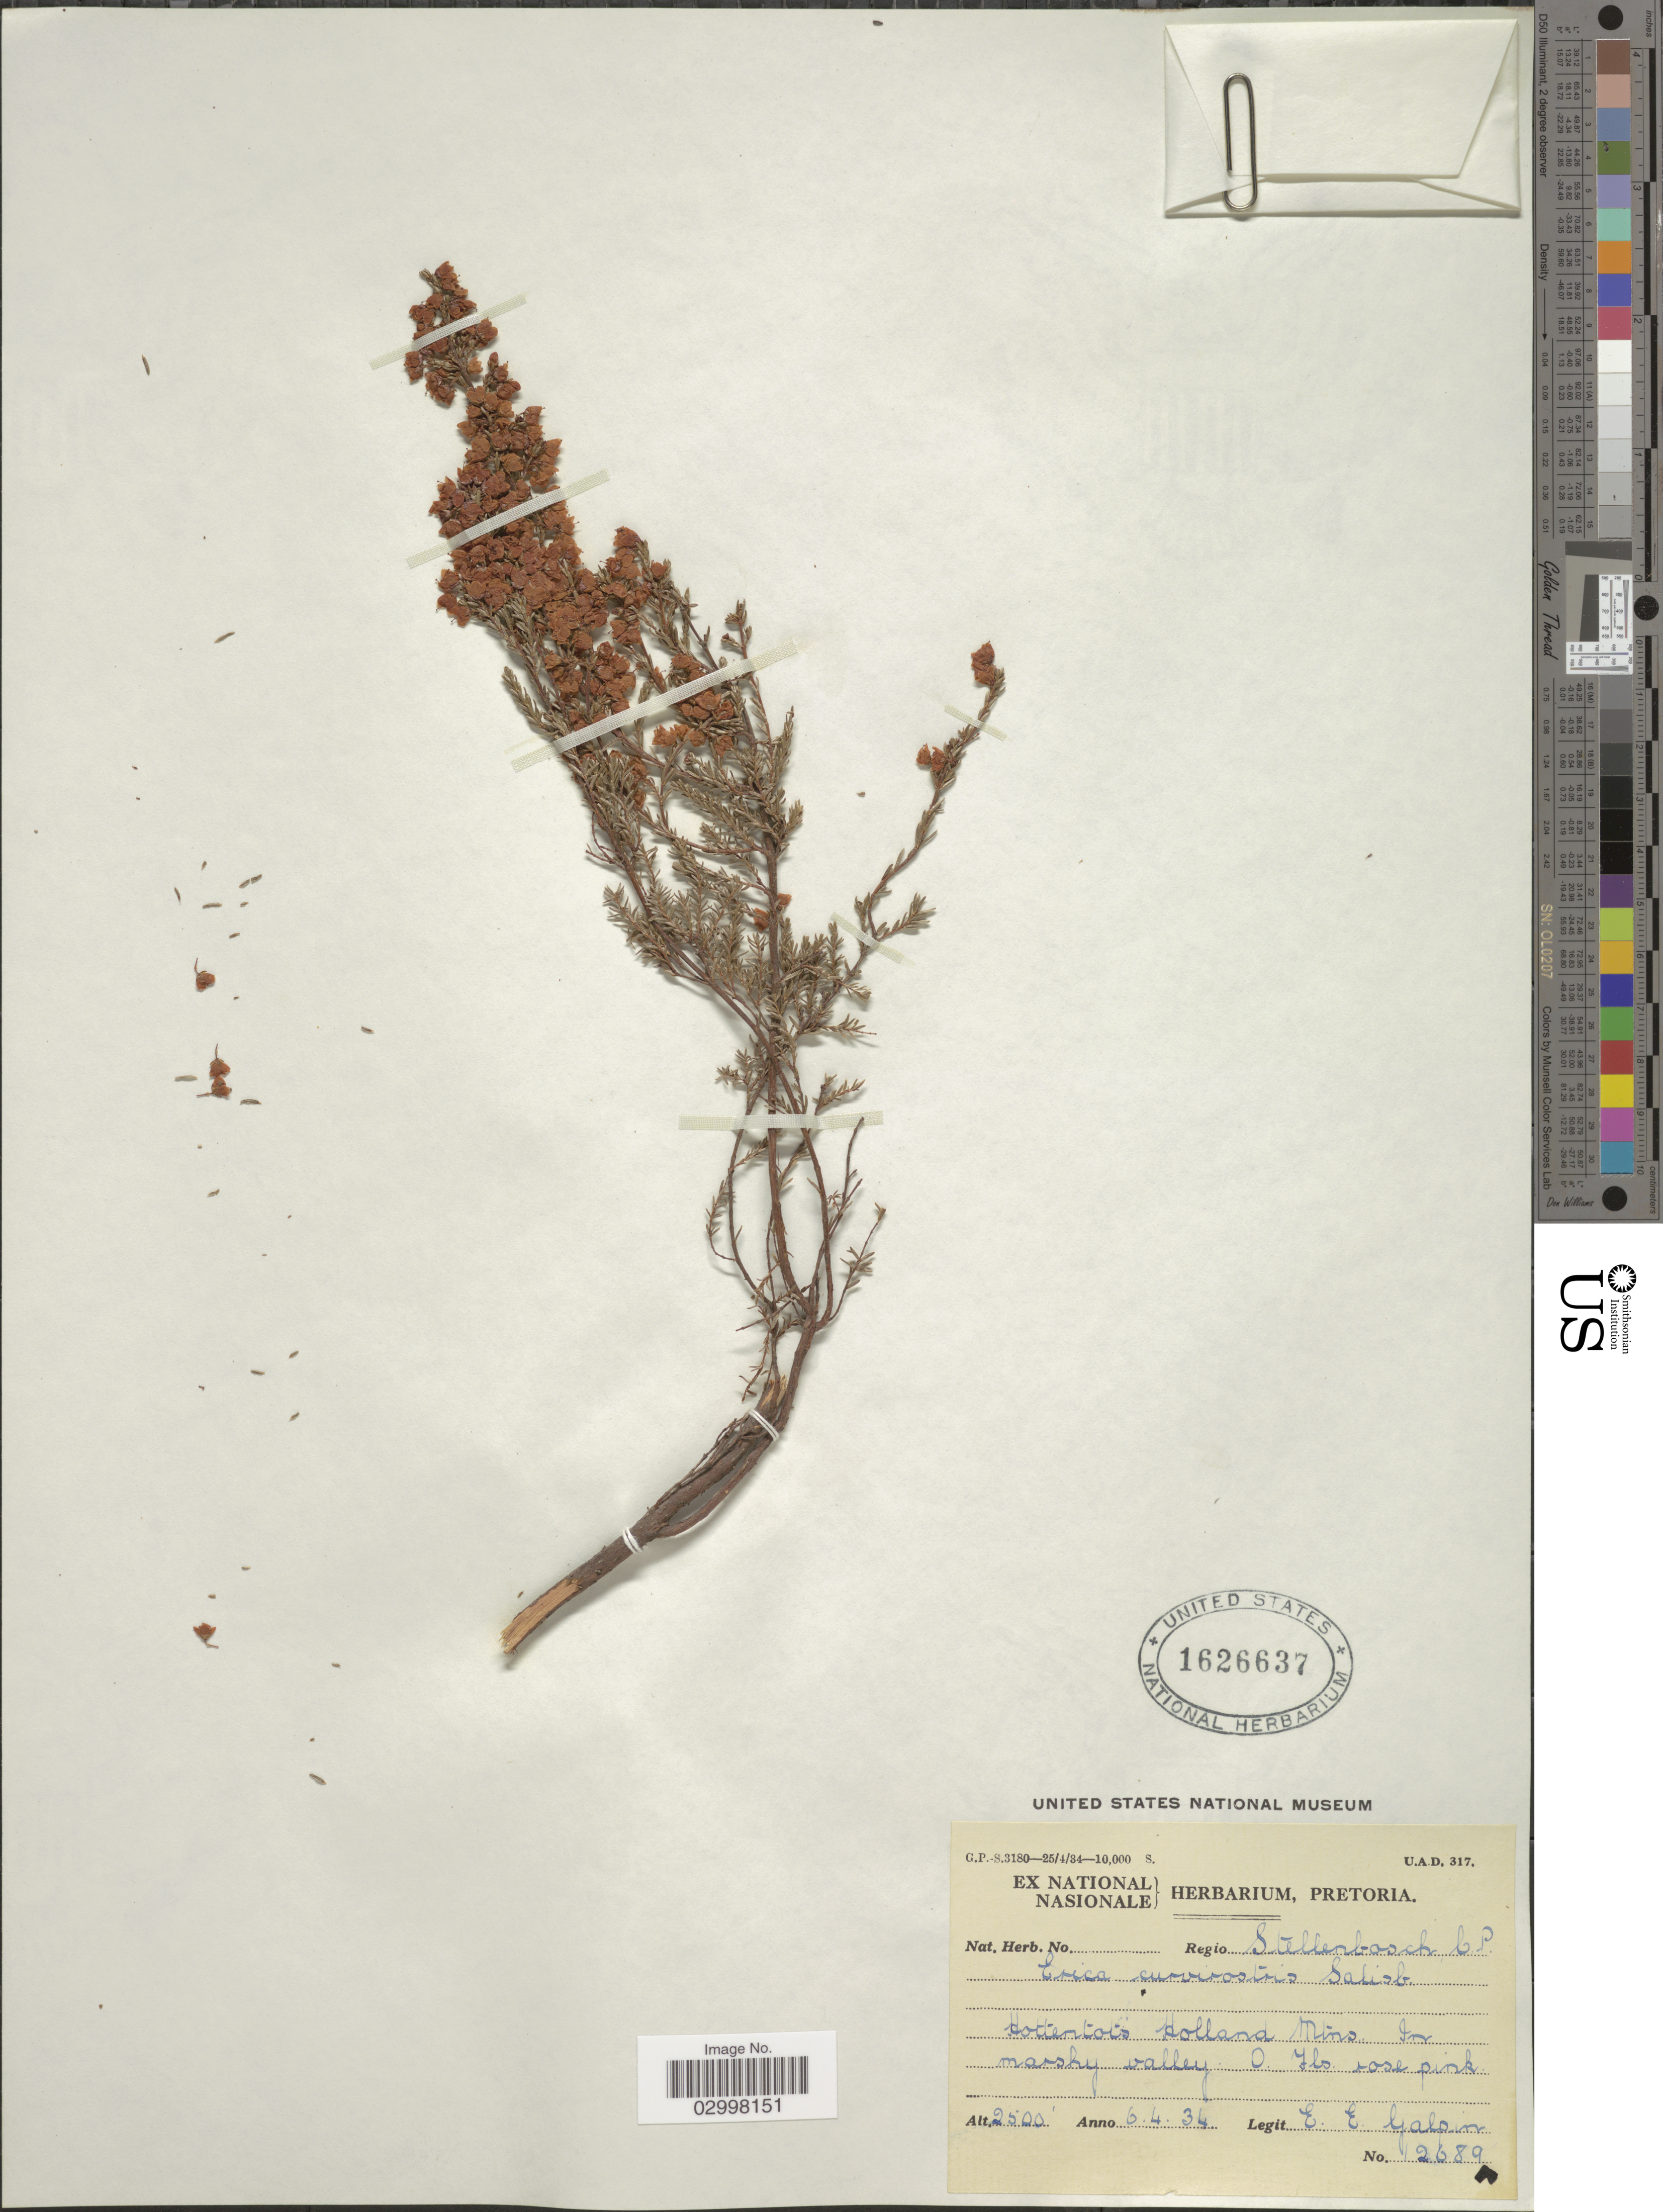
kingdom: Plantae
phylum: Tracheophyta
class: Magnoliopsida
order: Ericales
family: Ericaceae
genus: Erica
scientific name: Erica curvirostris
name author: Salisb.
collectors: E. Galpin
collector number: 2689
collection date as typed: Transcribed d/m/y: 6/4/34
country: South Africa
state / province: Western Cape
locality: Regio Stellenbosch, C.P. Hottentots Holland Mtns. In marshy valley. O.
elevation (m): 762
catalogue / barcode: US 1626637